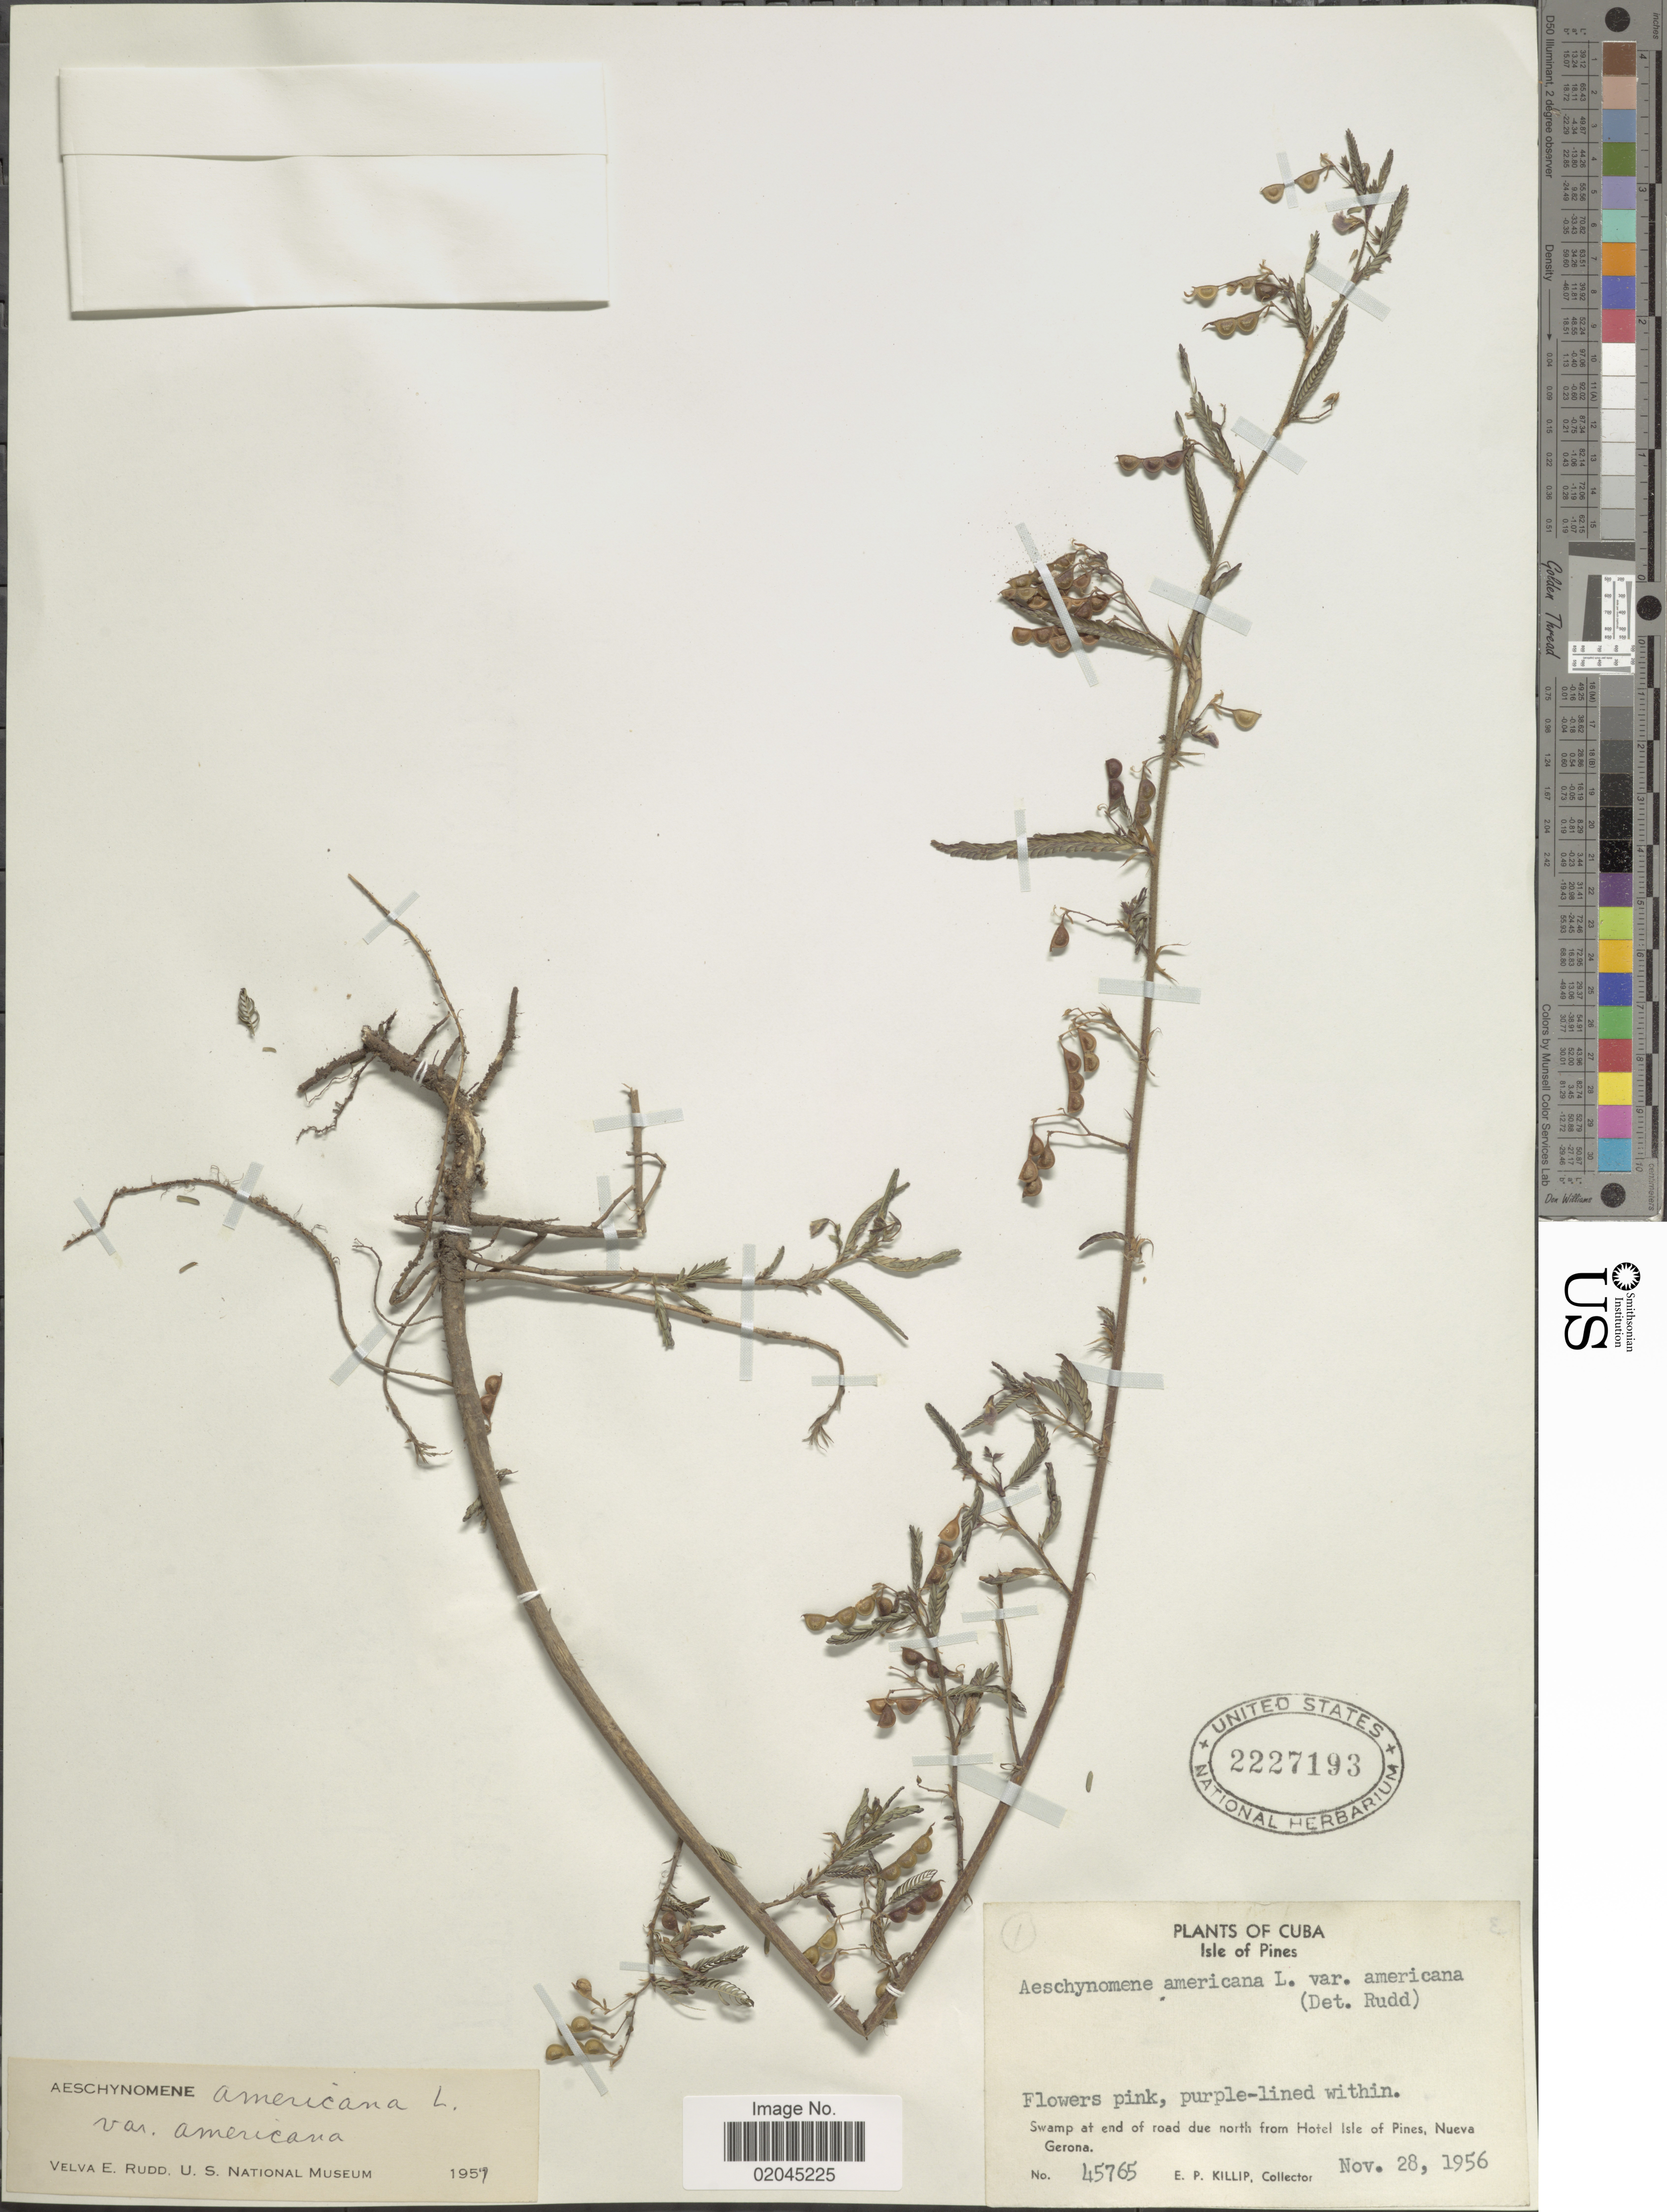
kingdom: Plantae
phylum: Tracheophyta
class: Magnoliopsida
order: Fabales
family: Fabaceae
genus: Aeschynomene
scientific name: Aeschynomene americana var. americana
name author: L.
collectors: E. P. Killip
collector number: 45765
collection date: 1956-11-28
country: Cuba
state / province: Isla de la Juventud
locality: Isle of Pines, Swamp at end of road due north from Hotel Isle of Pines, Nueva Gerona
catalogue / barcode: US 2227193